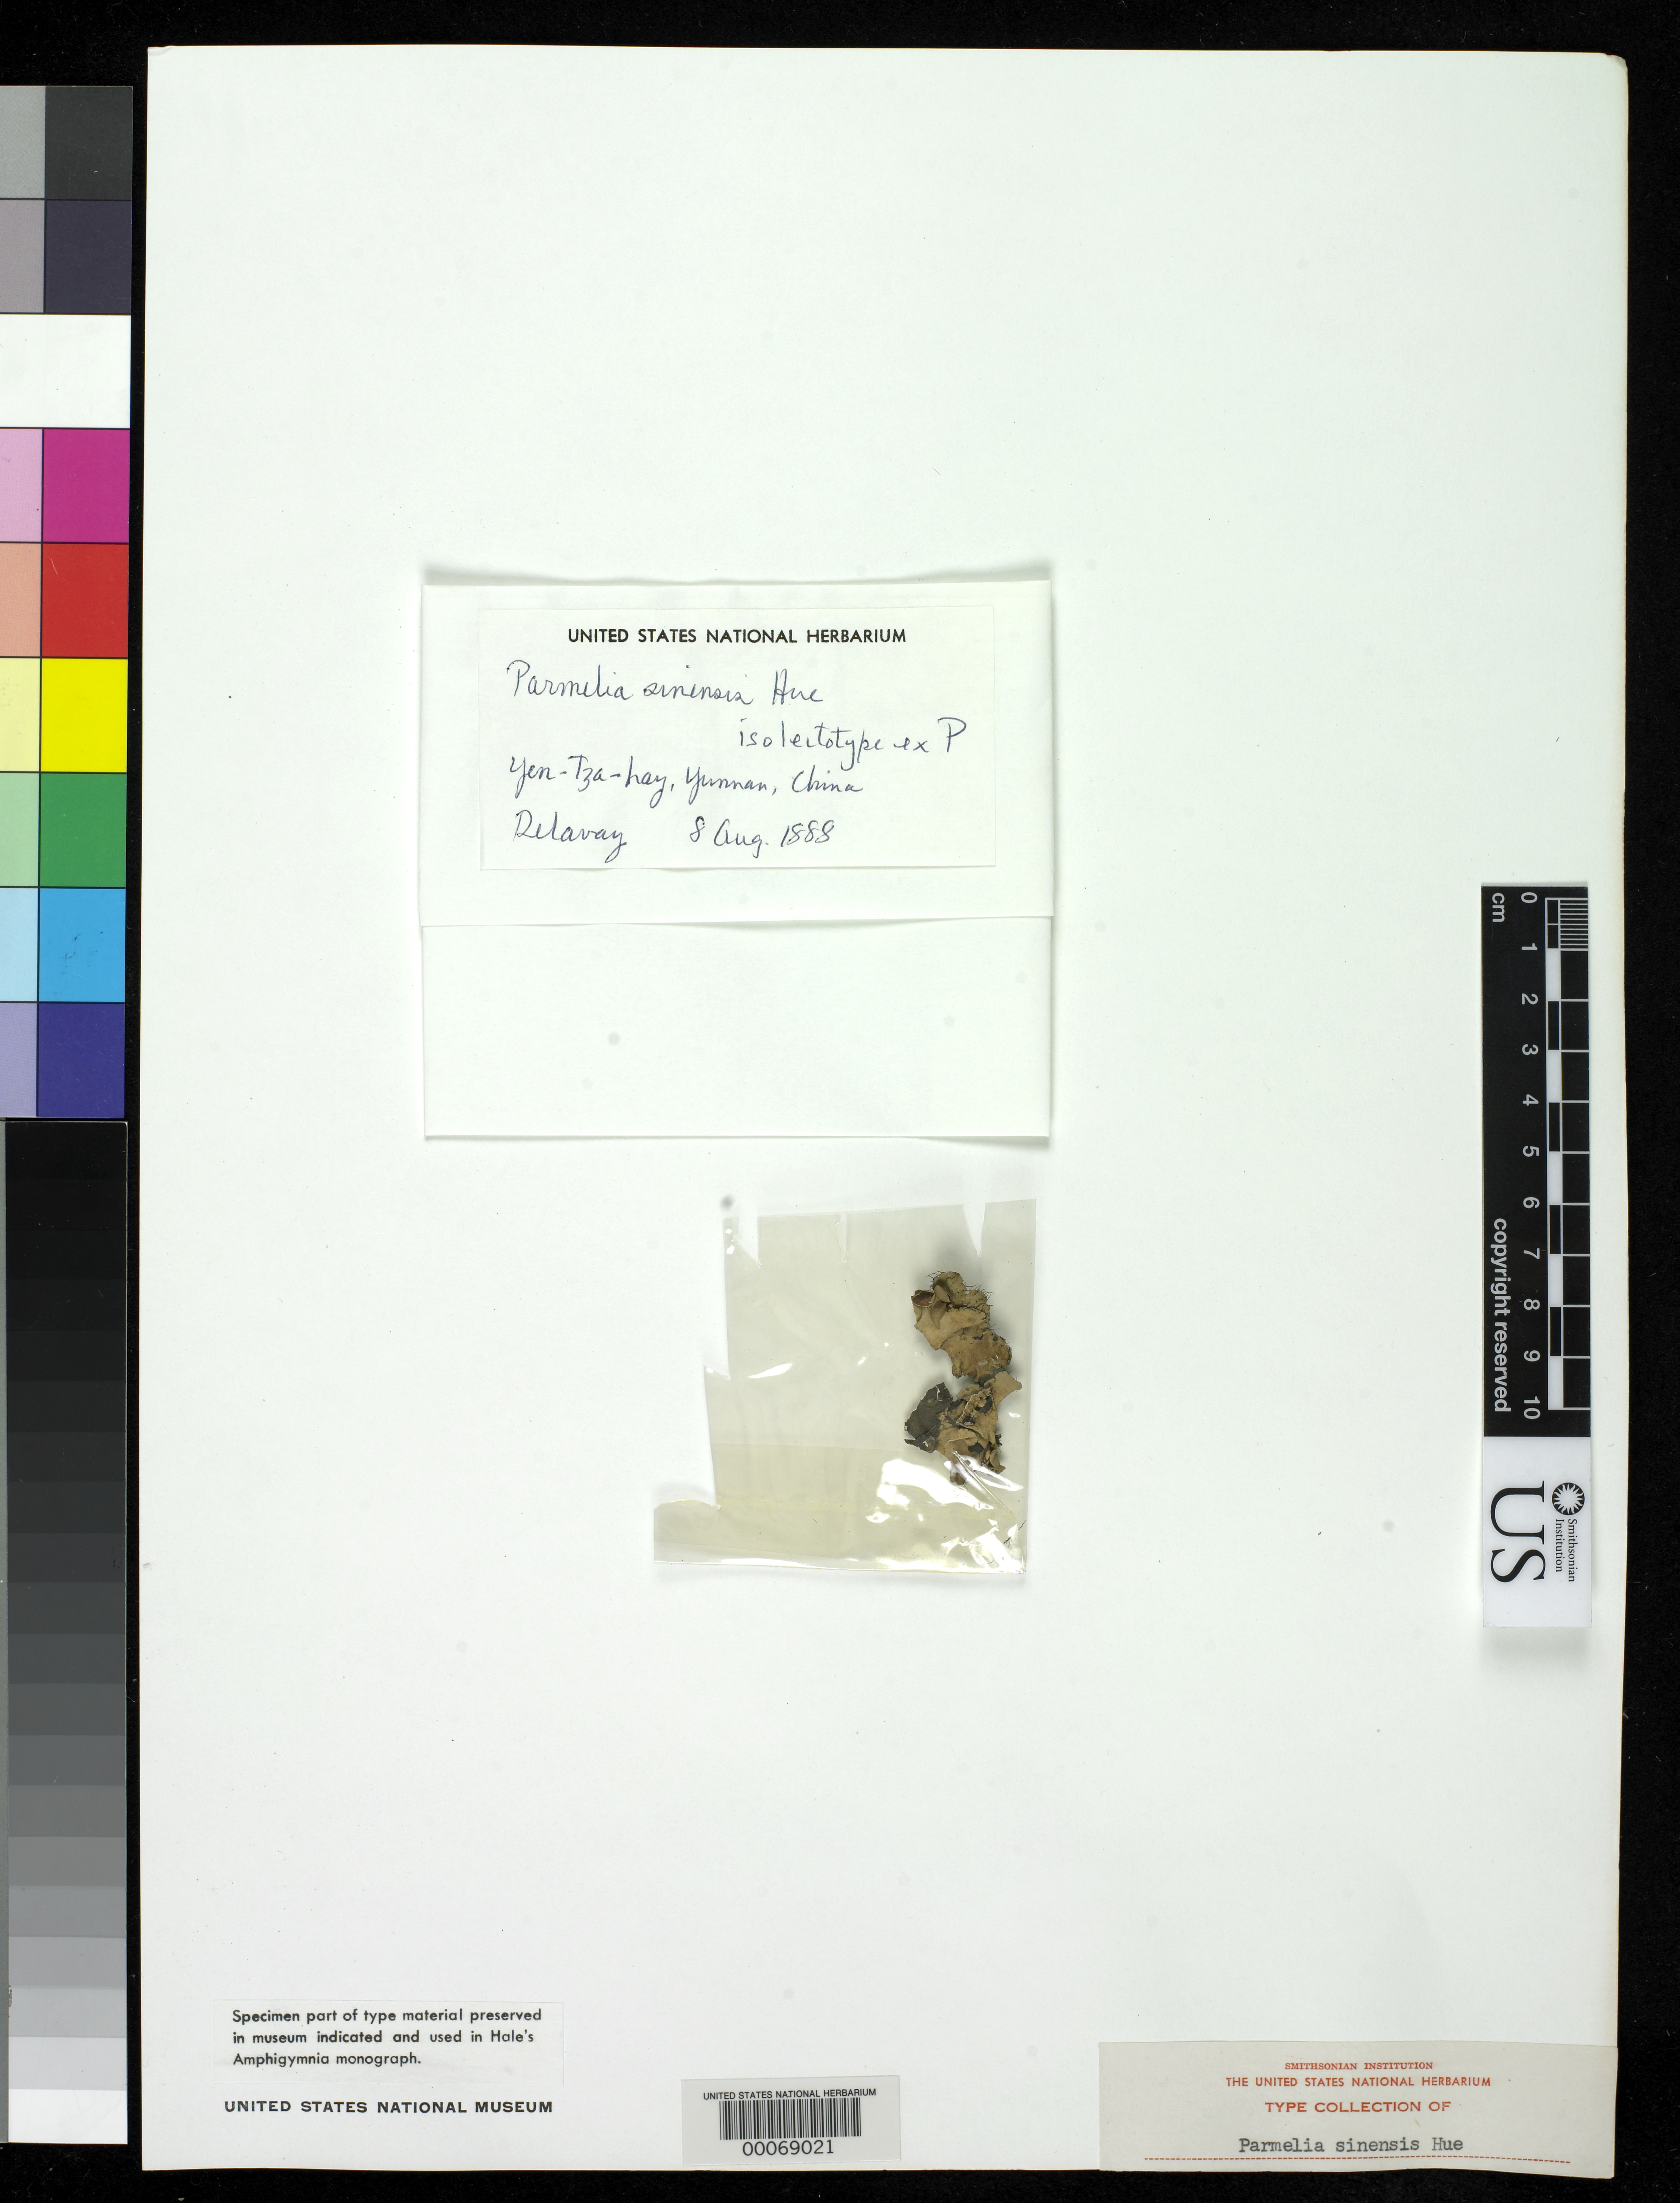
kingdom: Fungi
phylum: Ascomycota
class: Lecanoromycetes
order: Lecanorales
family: Parmeliaceae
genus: Parmelia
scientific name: Parmelia sinensis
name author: Hue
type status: Isolectotype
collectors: J. Delavay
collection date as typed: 08 Aug 1888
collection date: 1888-08-08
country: China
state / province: Yunnan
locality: Ten-tza-hay.